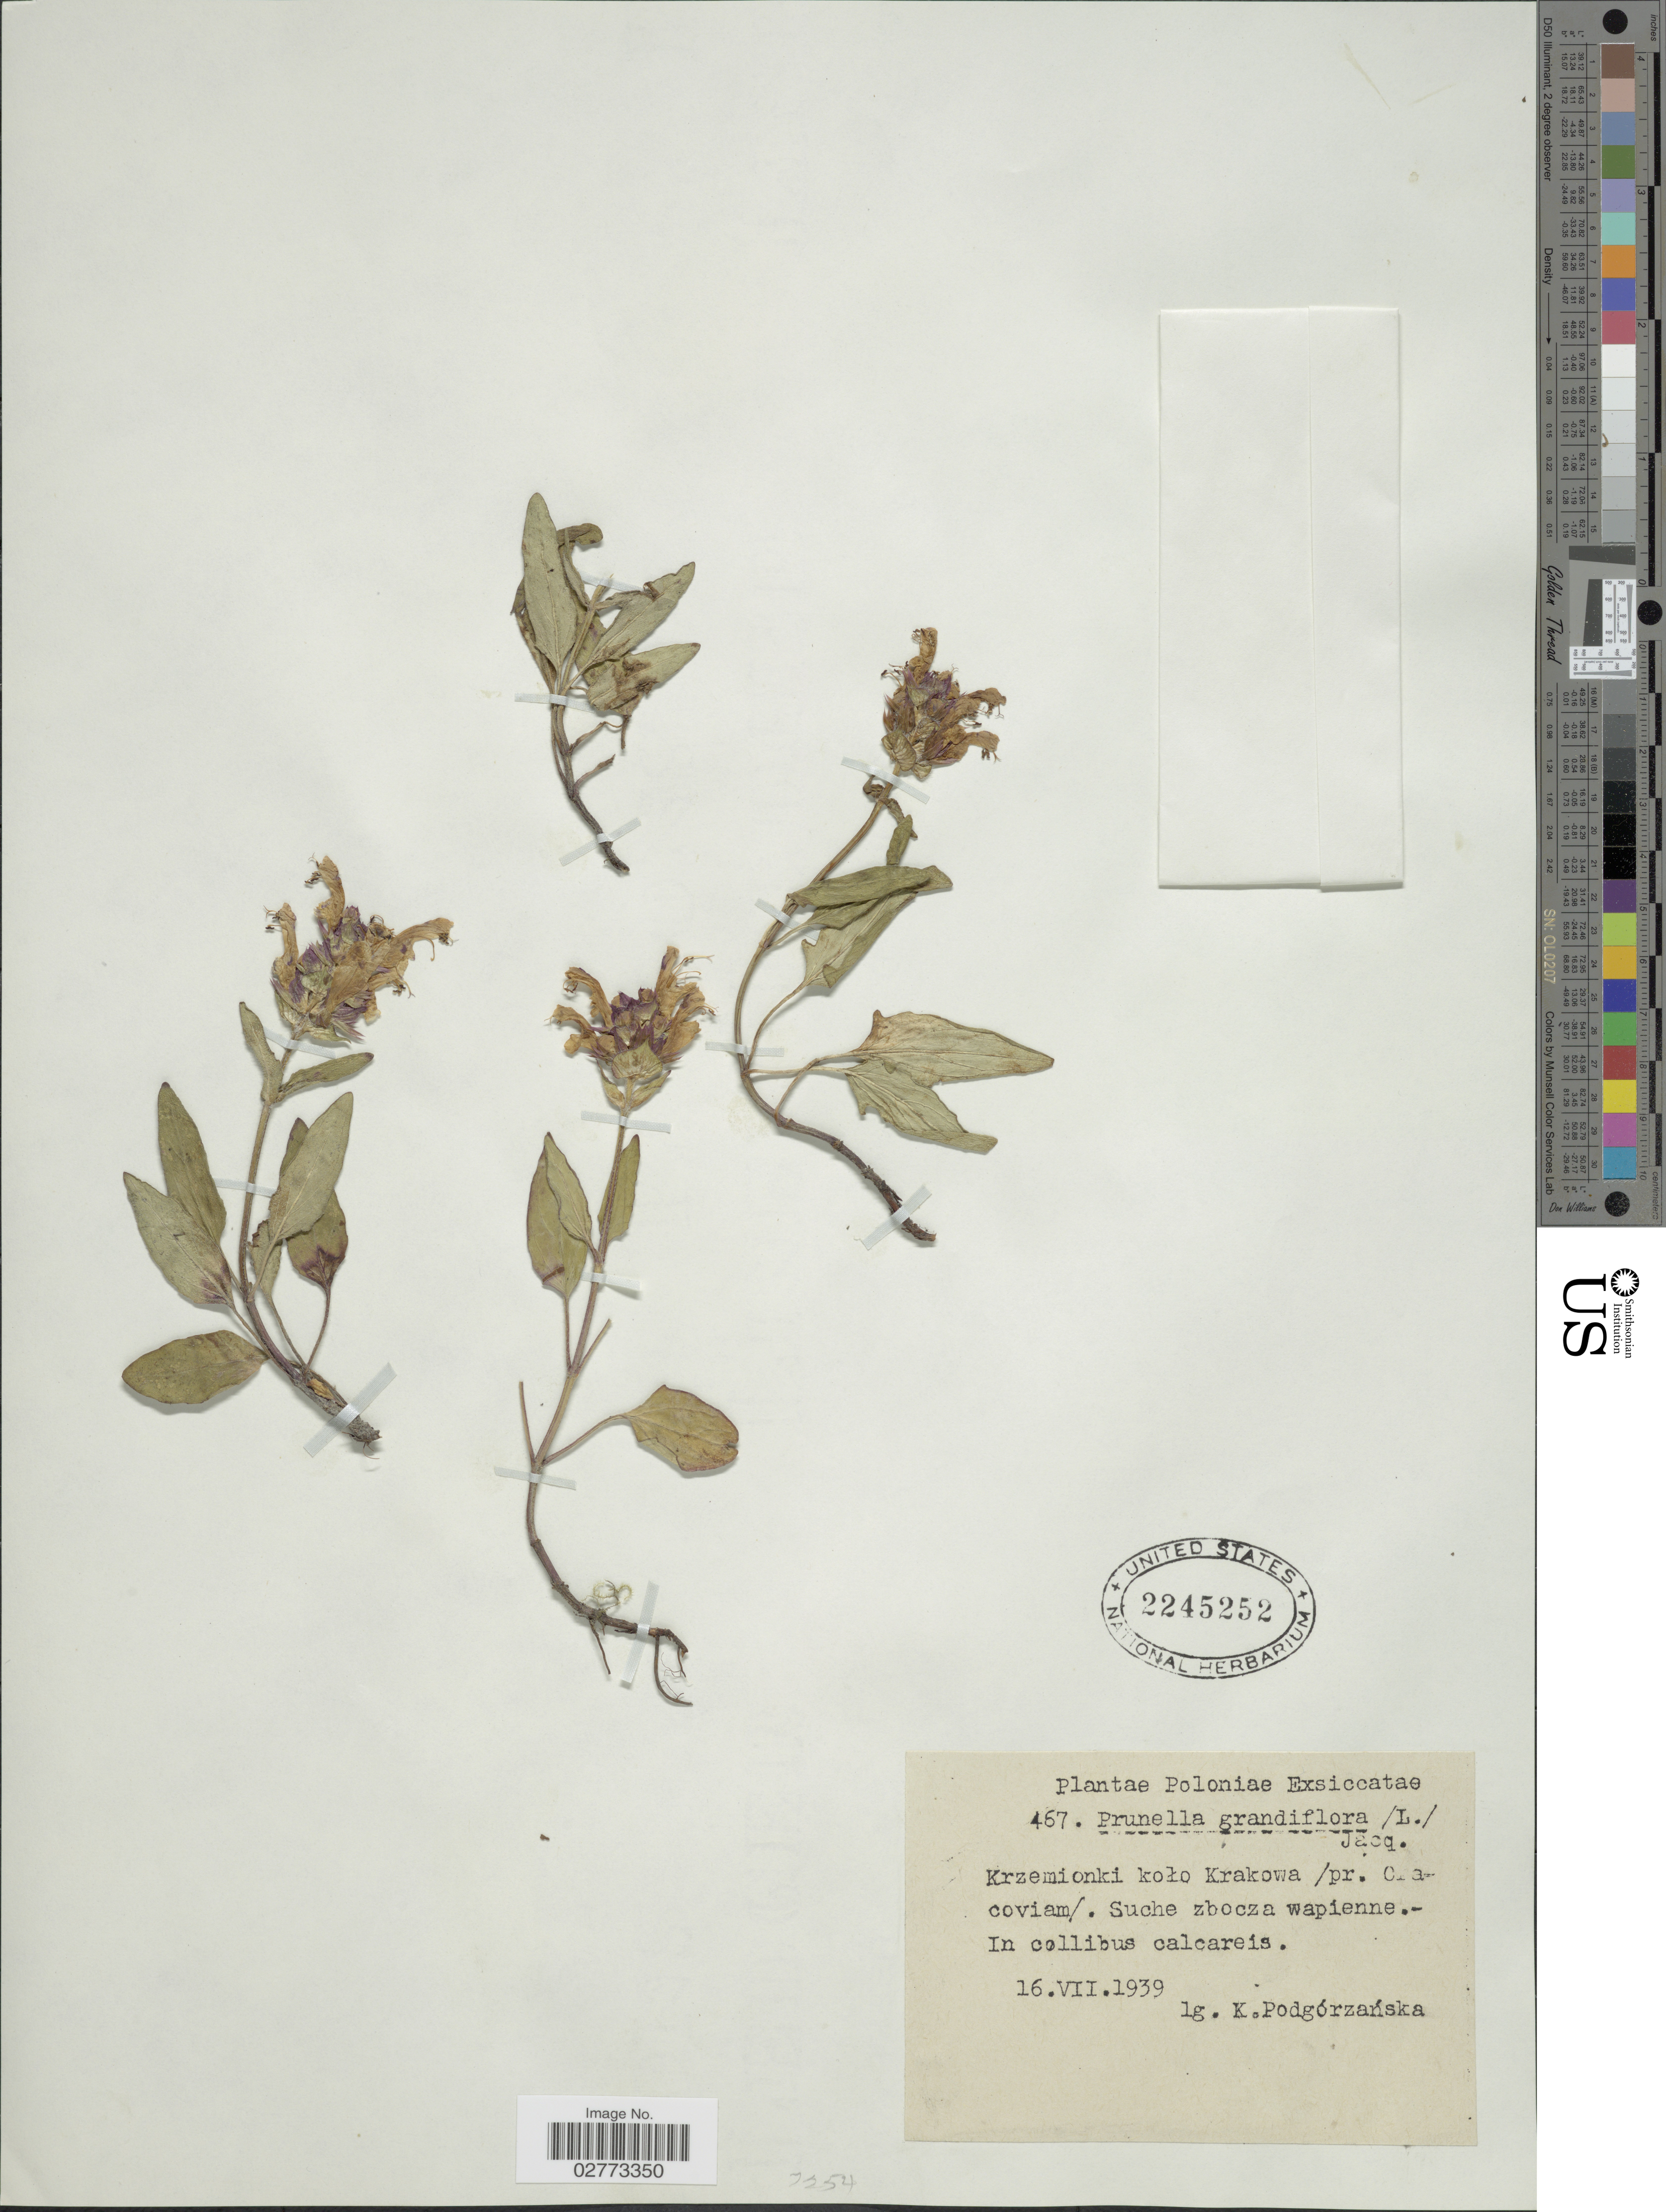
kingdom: Plantae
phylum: Tracheophyta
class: Magnoliopsida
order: Lamiales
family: Lamiaceae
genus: Prunella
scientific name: Prunella grandiflora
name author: (L.) Turra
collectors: K. Podgórzanska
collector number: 467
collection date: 1939-07-16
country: Poland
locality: Poloniae. Krzemionki kolo Krakowa /pr. Cracoviam/. Suche zbocza wapienne.- In collibus calcareis.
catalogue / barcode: US 2245252